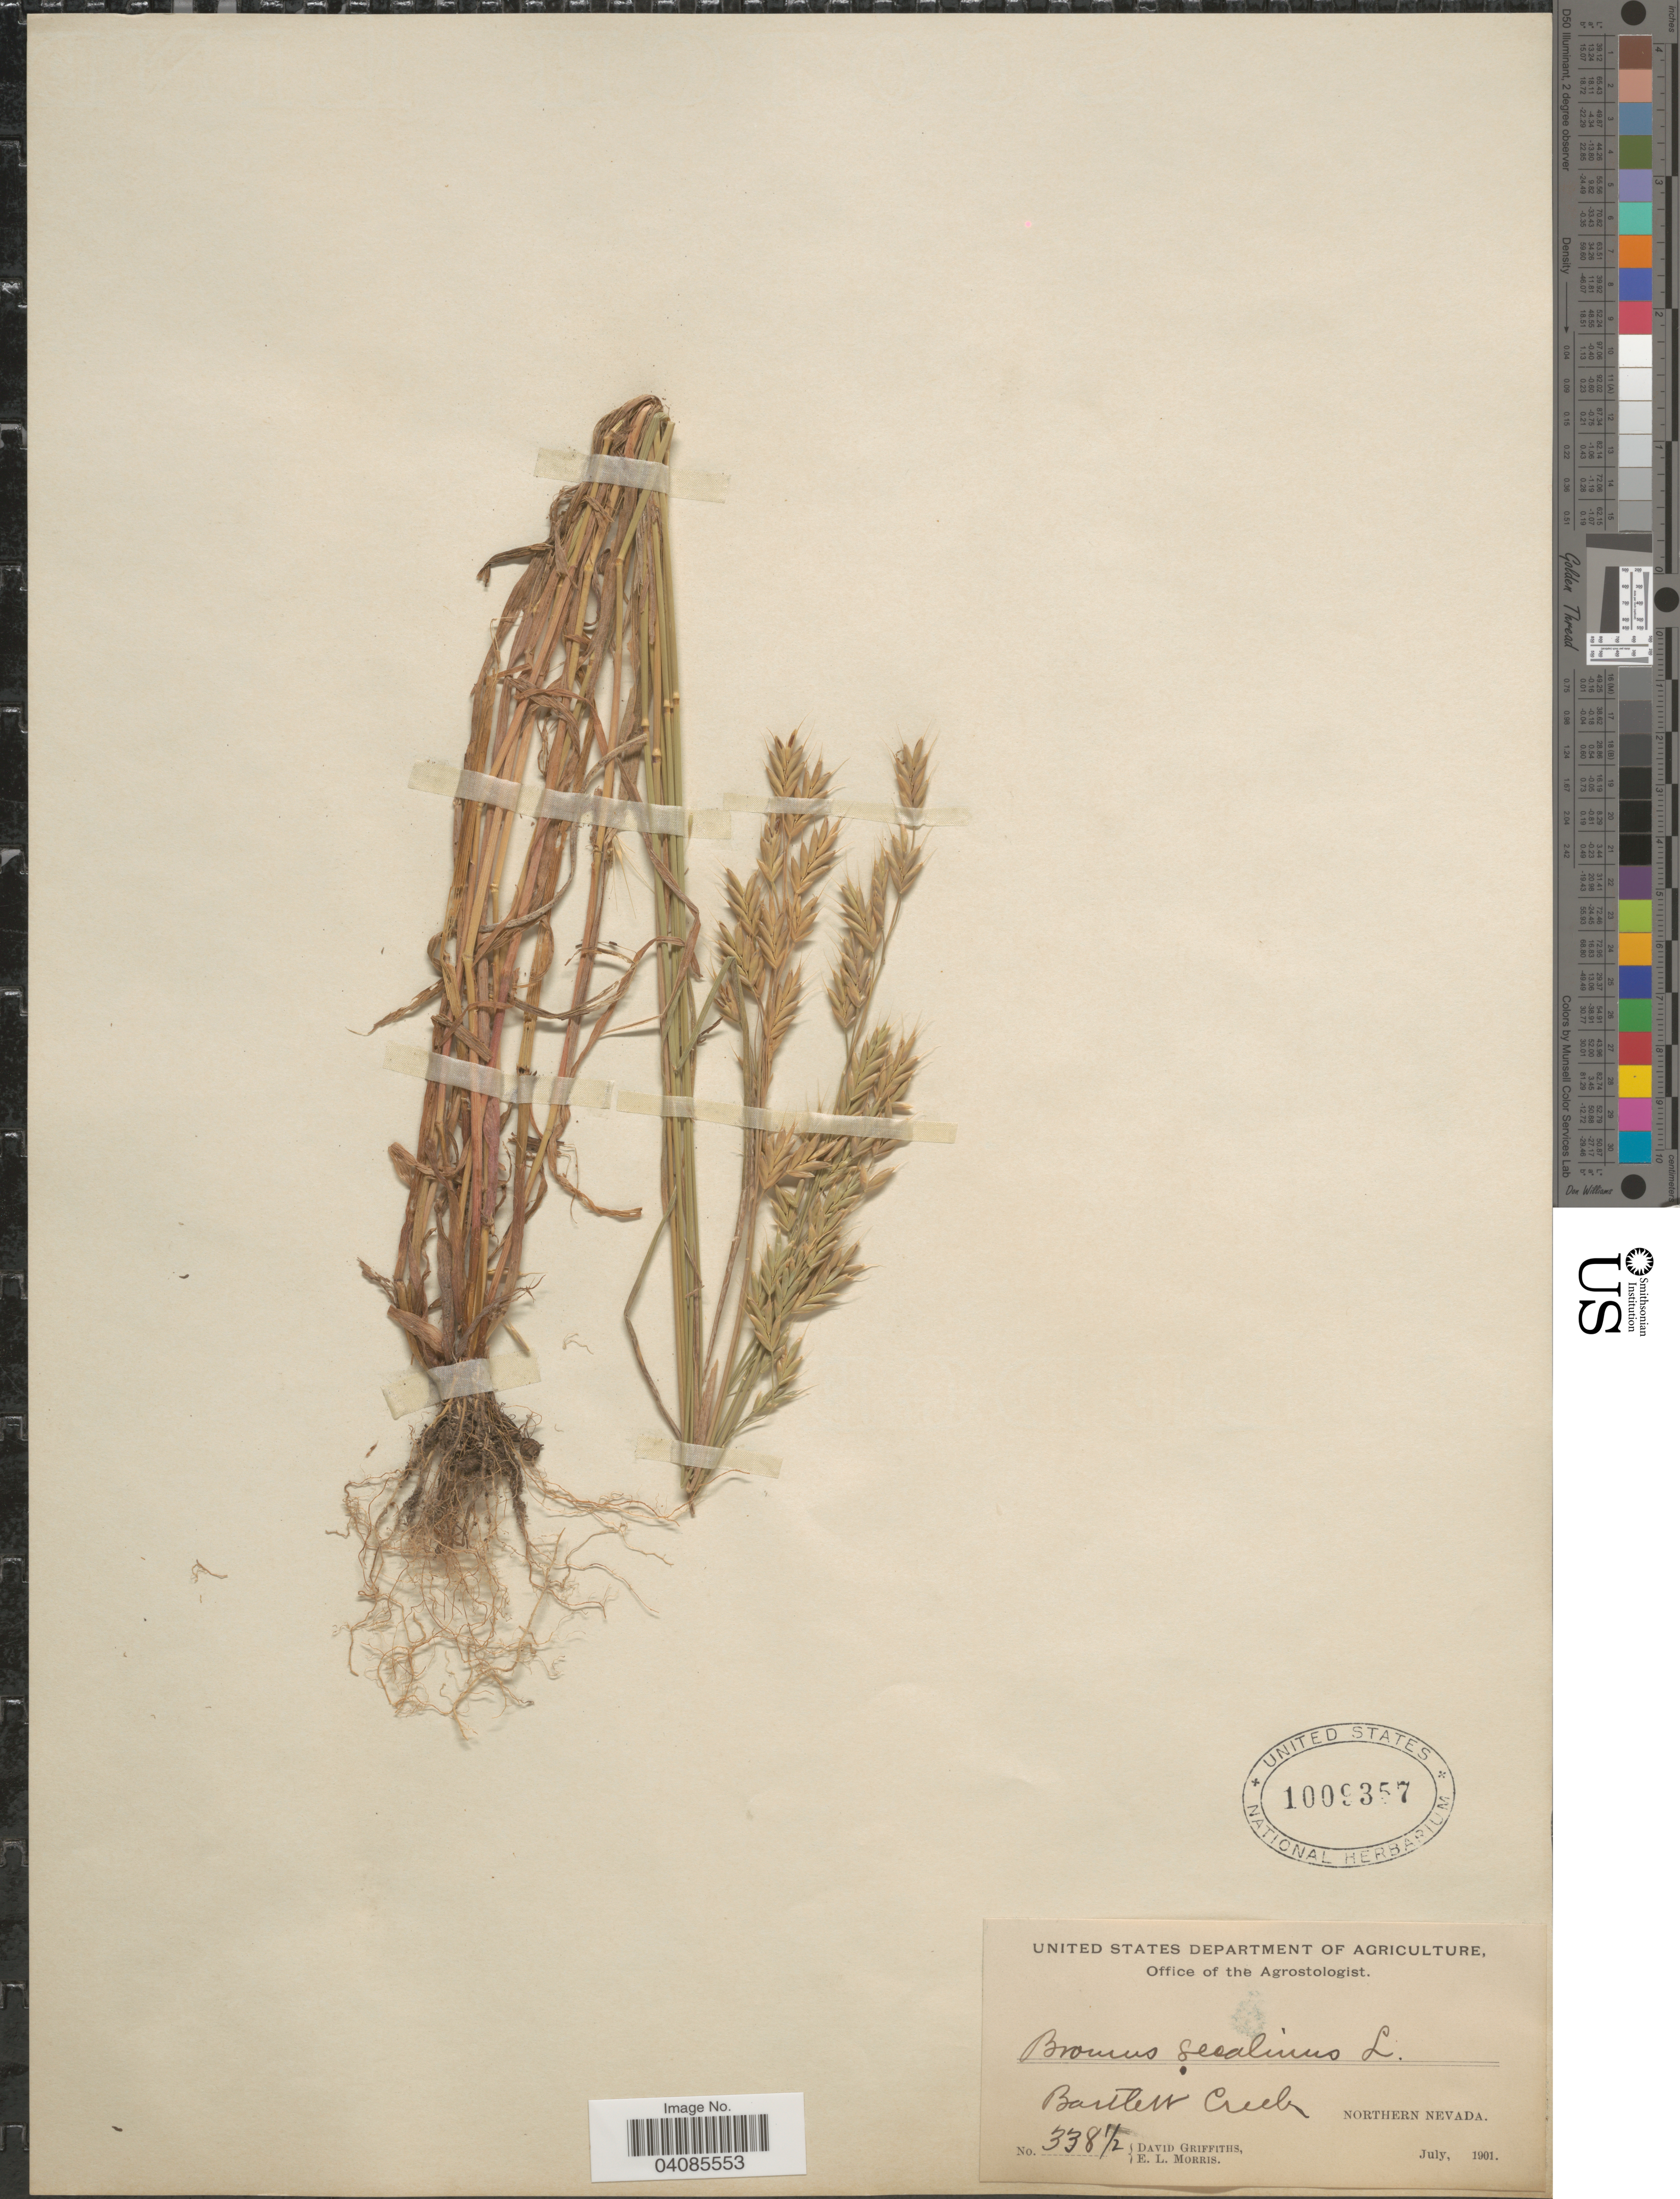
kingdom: Plantae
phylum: Tracheophyta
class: Liliopsida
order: Poales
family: Poaceae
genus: Bromus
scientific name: Bromus secalinus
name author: L.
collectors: D. Griffiths & E. Morris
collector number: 338½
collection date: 1901-07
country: United States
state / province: Nevada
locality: Bartlett Creek. Northern Nevada.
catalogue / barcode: US 1009357